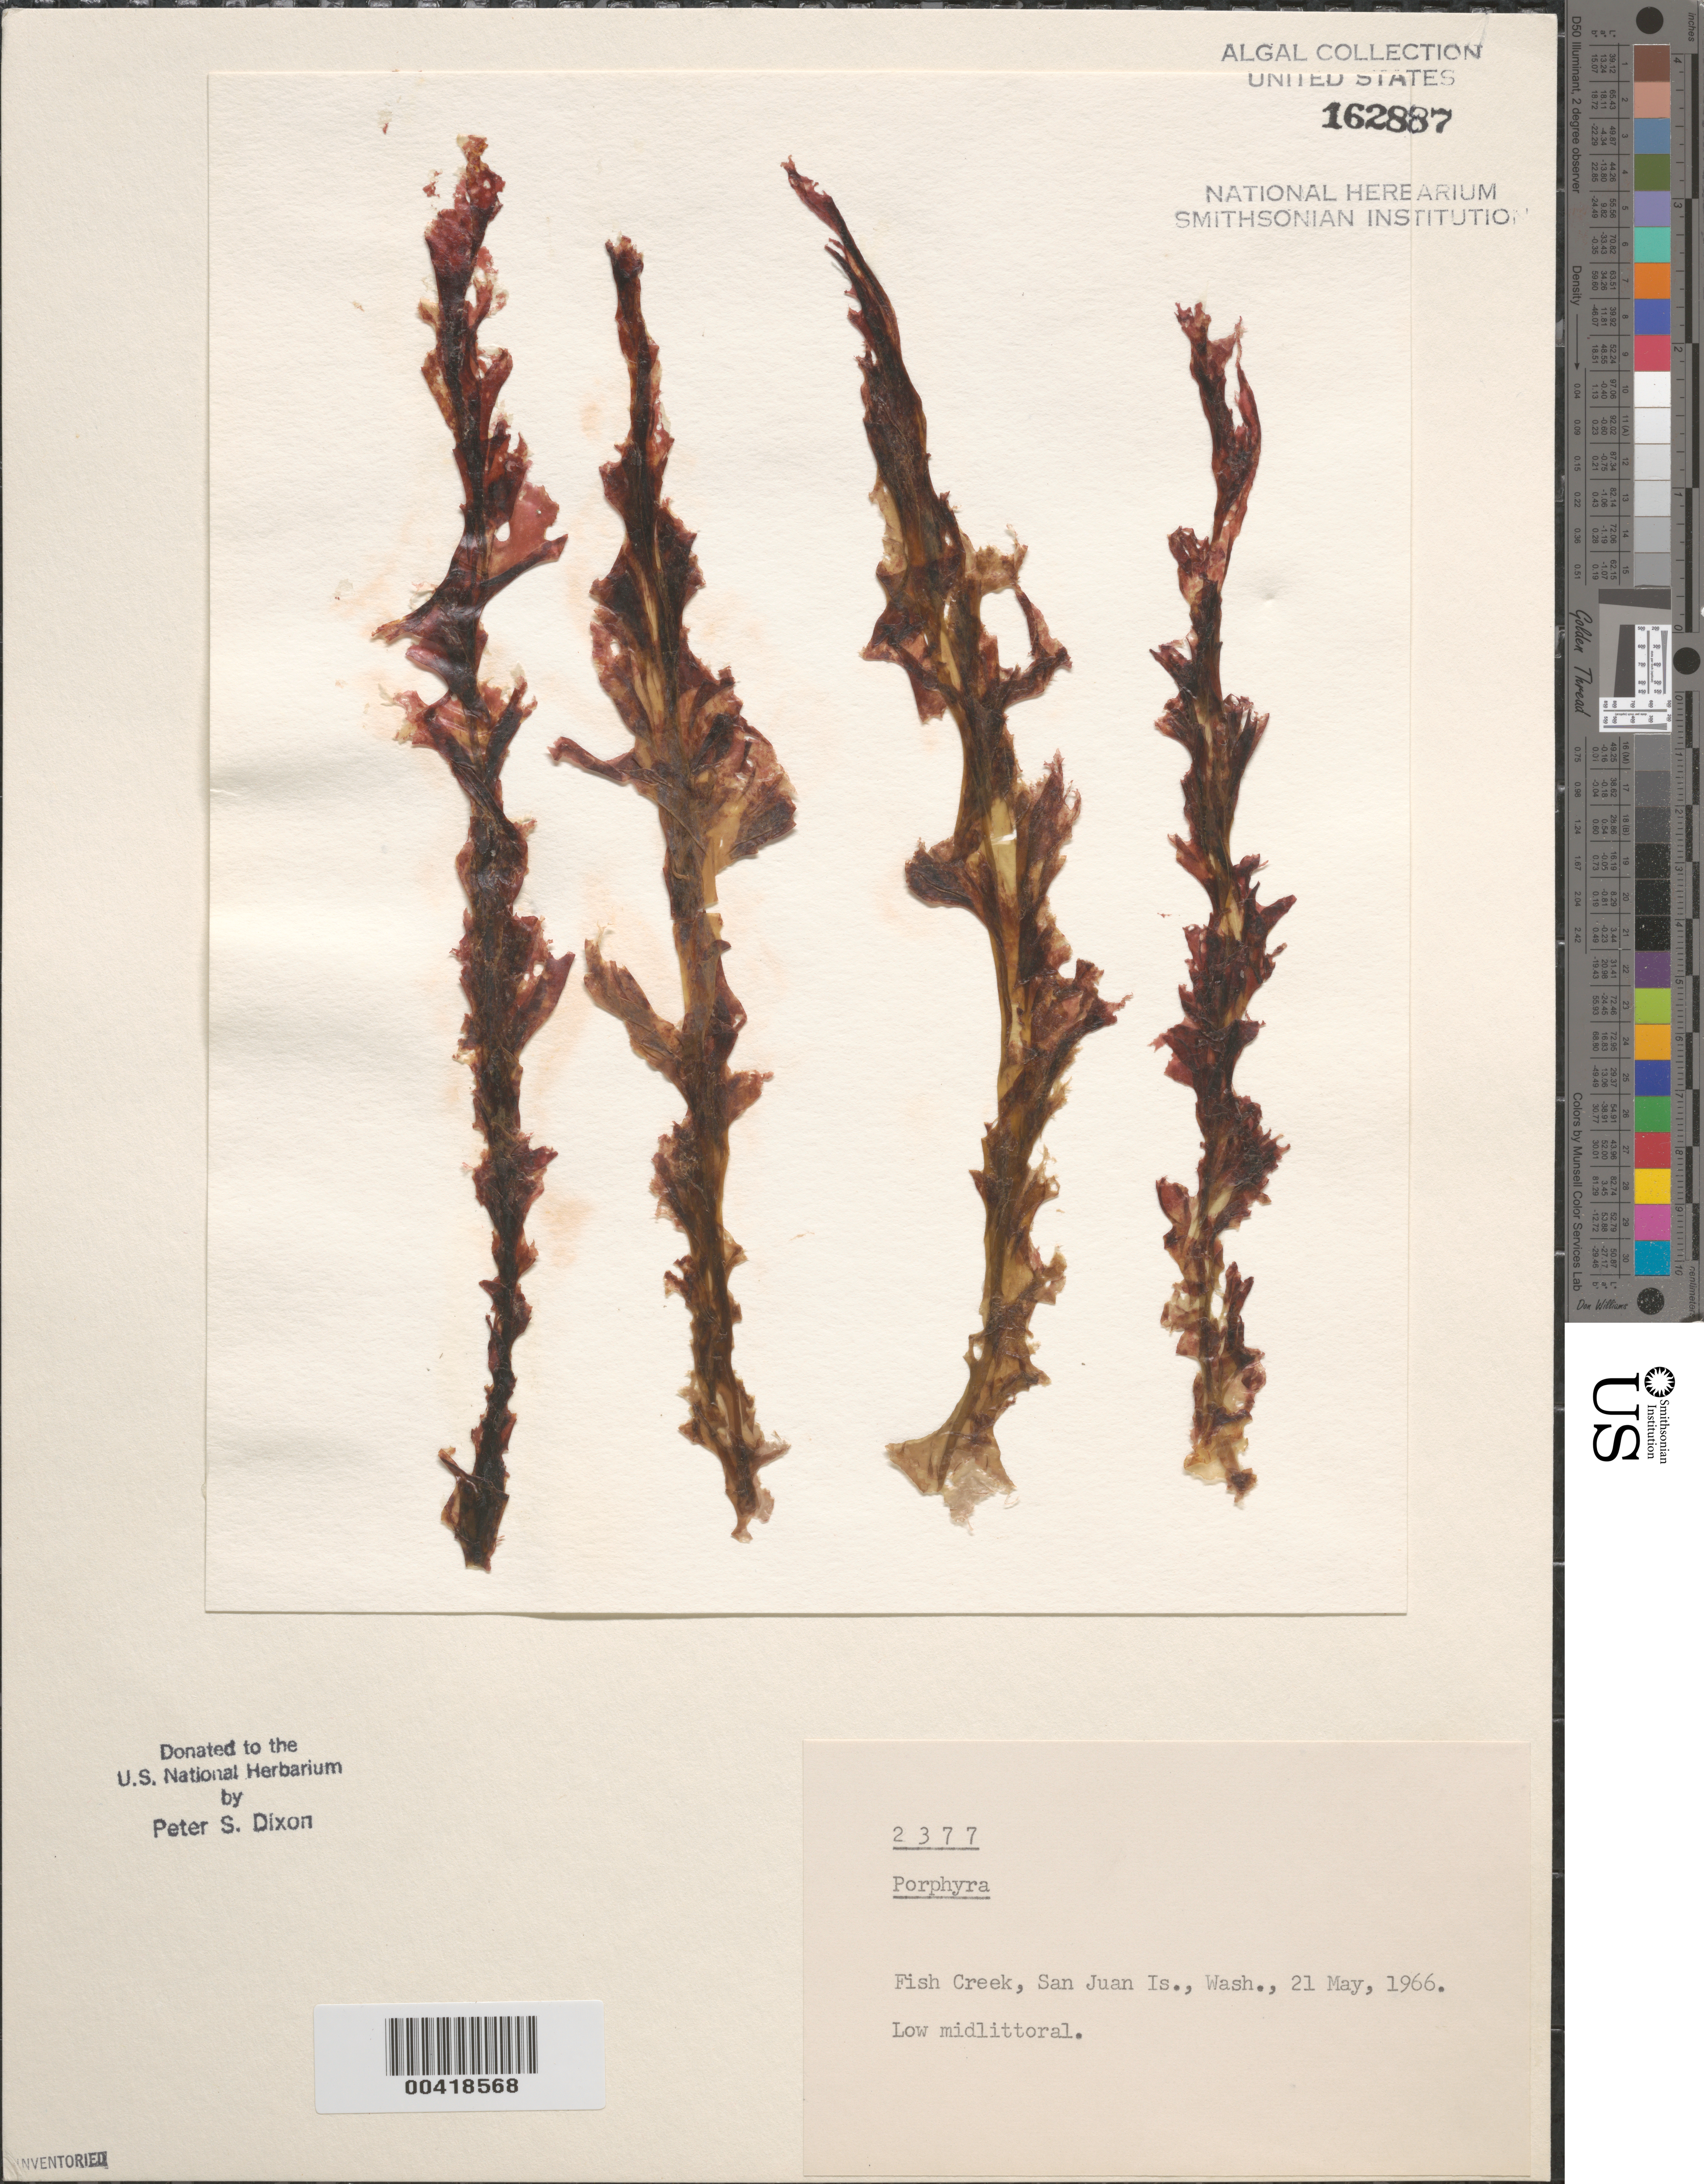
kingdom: Plantae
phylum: Rhodophyta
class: Bangiophyceae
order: Bangiales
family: Bangiaceae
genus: Porphyra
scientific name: Porphyra sp.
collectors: P. S. Dixon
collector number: PSD 2377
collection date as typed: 21 May 1966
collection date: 1966-05-21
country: United States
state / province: Washington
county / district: San Juan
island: San Juan Island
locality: Fish Creek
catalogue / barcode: US 162887